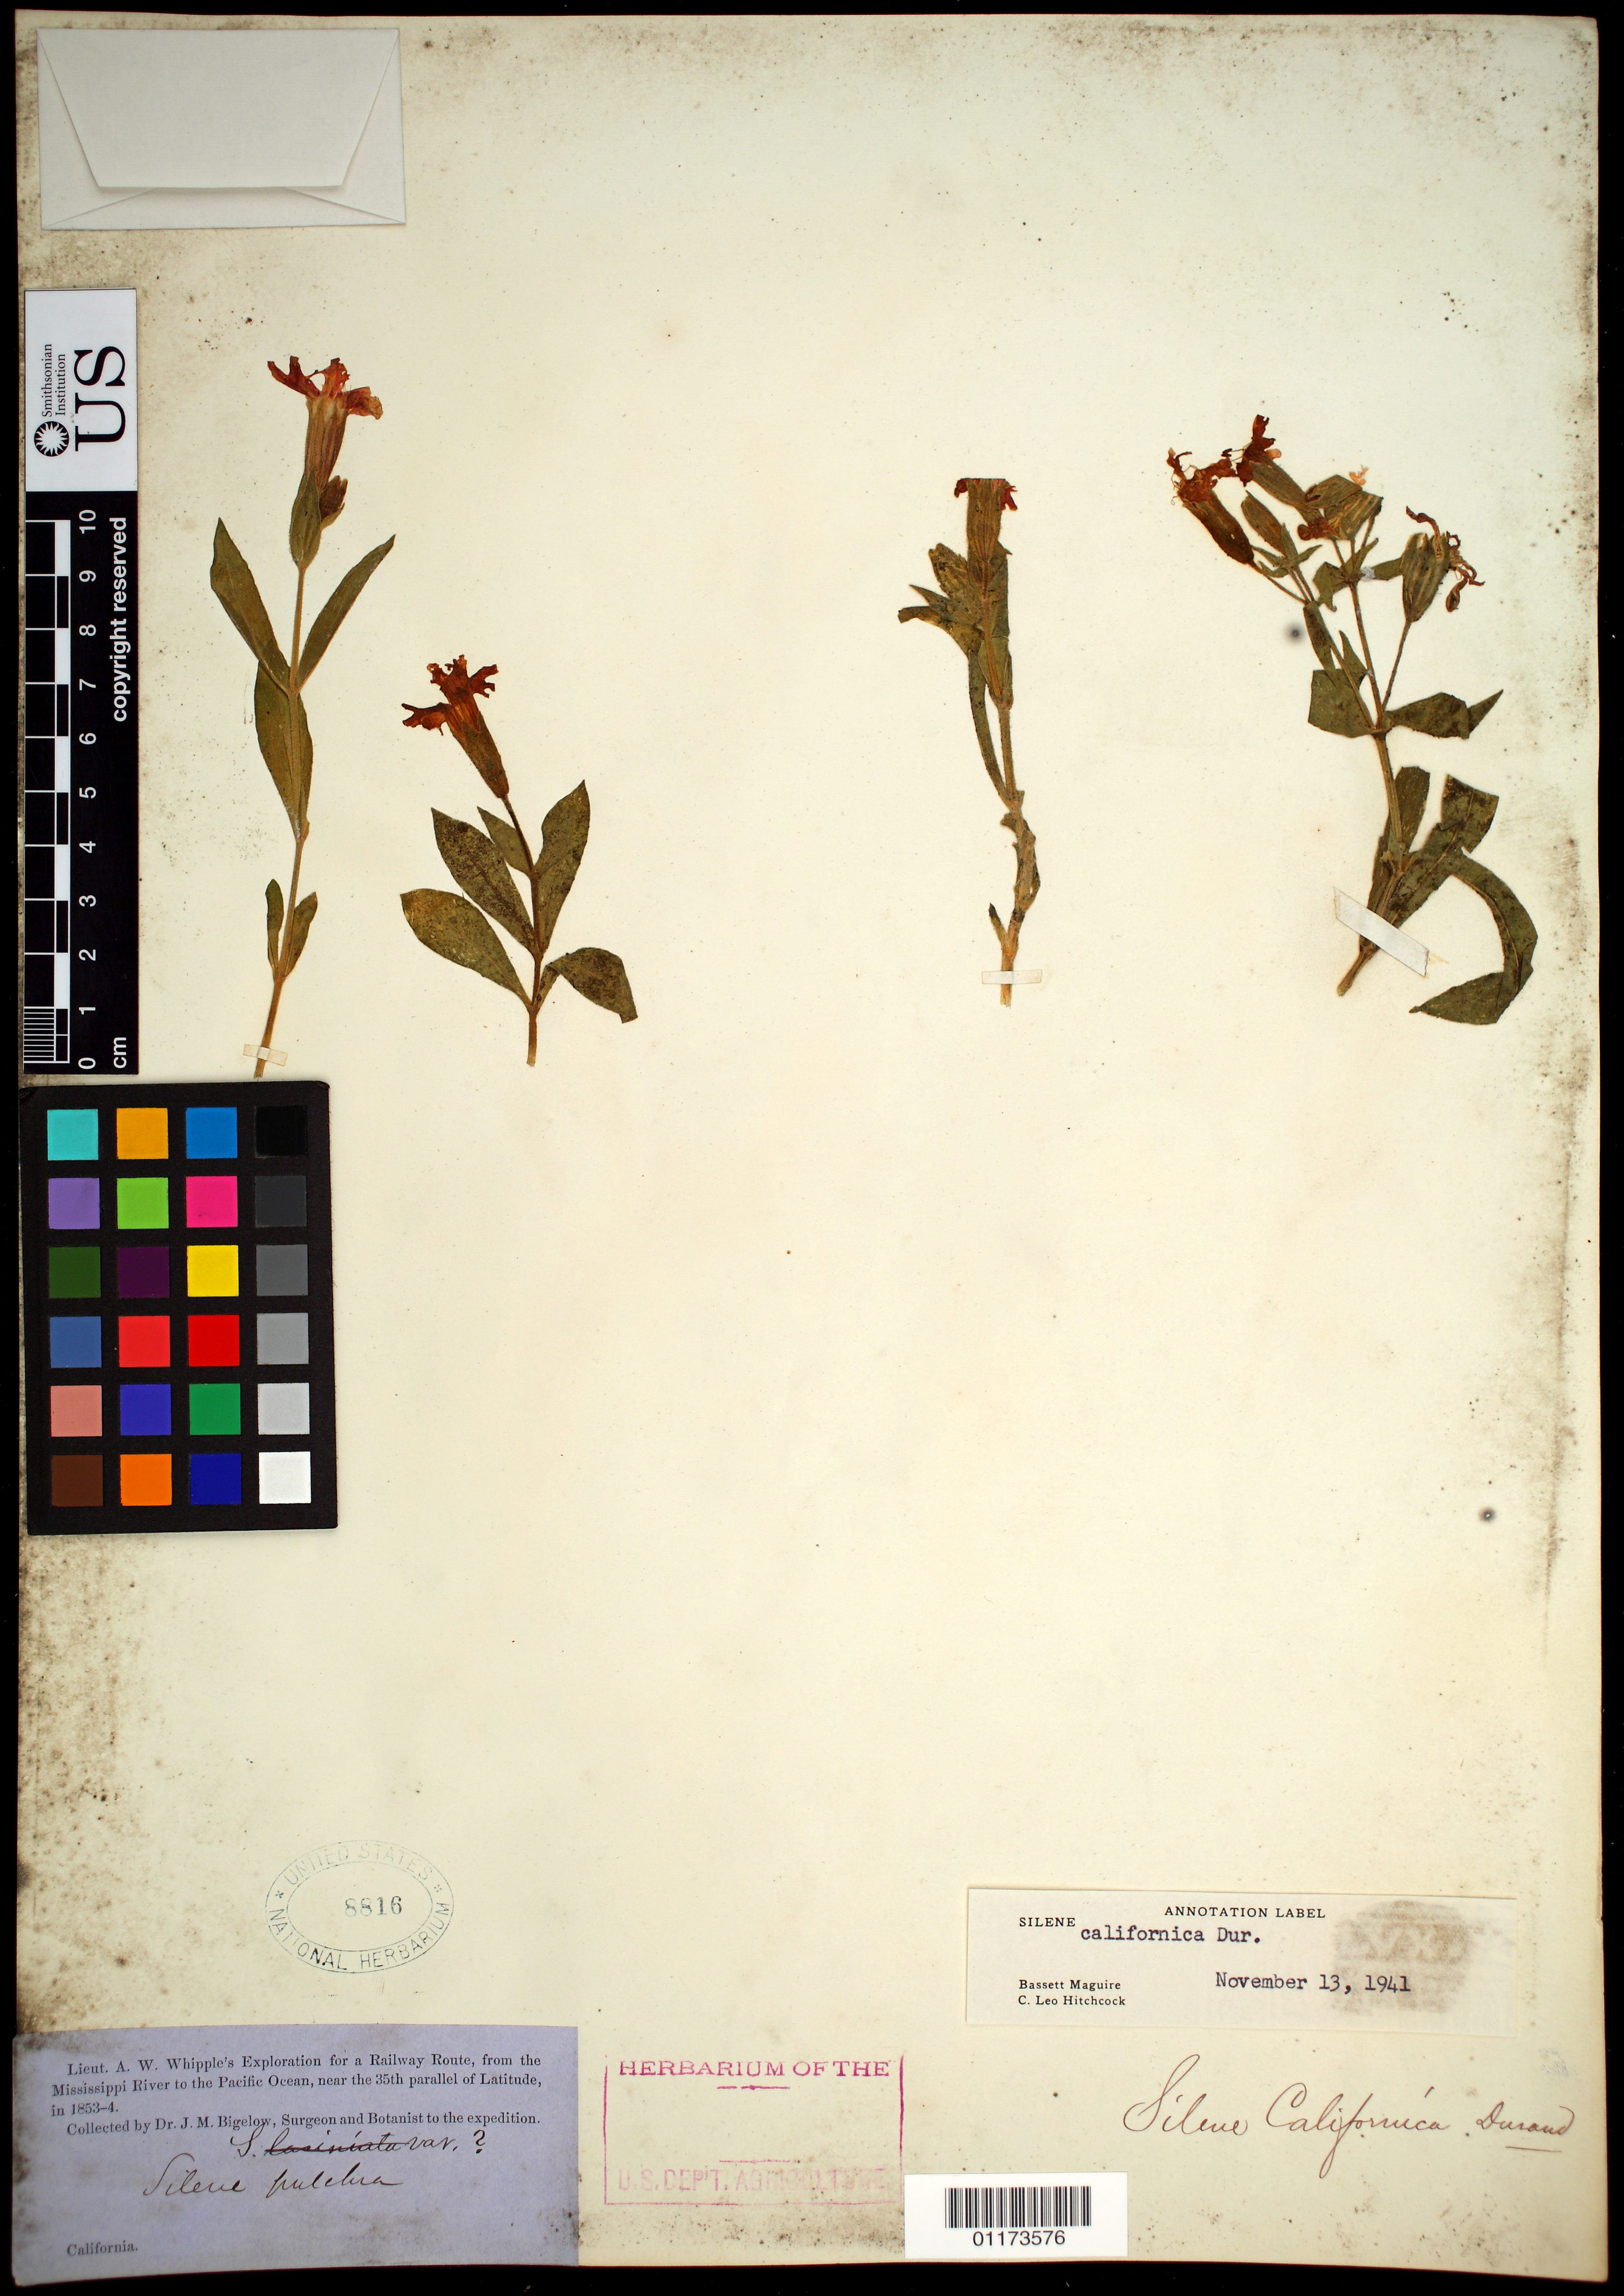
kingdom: Plantae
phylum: Tracheophyta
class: Magnoliopsida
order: Caryophyllales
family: Caryophyllaceae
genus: Silene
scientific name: Silene californica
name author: Durand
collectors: W. Holder & W. H. Brewer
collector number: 2570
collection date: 1863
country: United States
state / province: California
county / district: Alameda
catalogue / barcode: US 320280